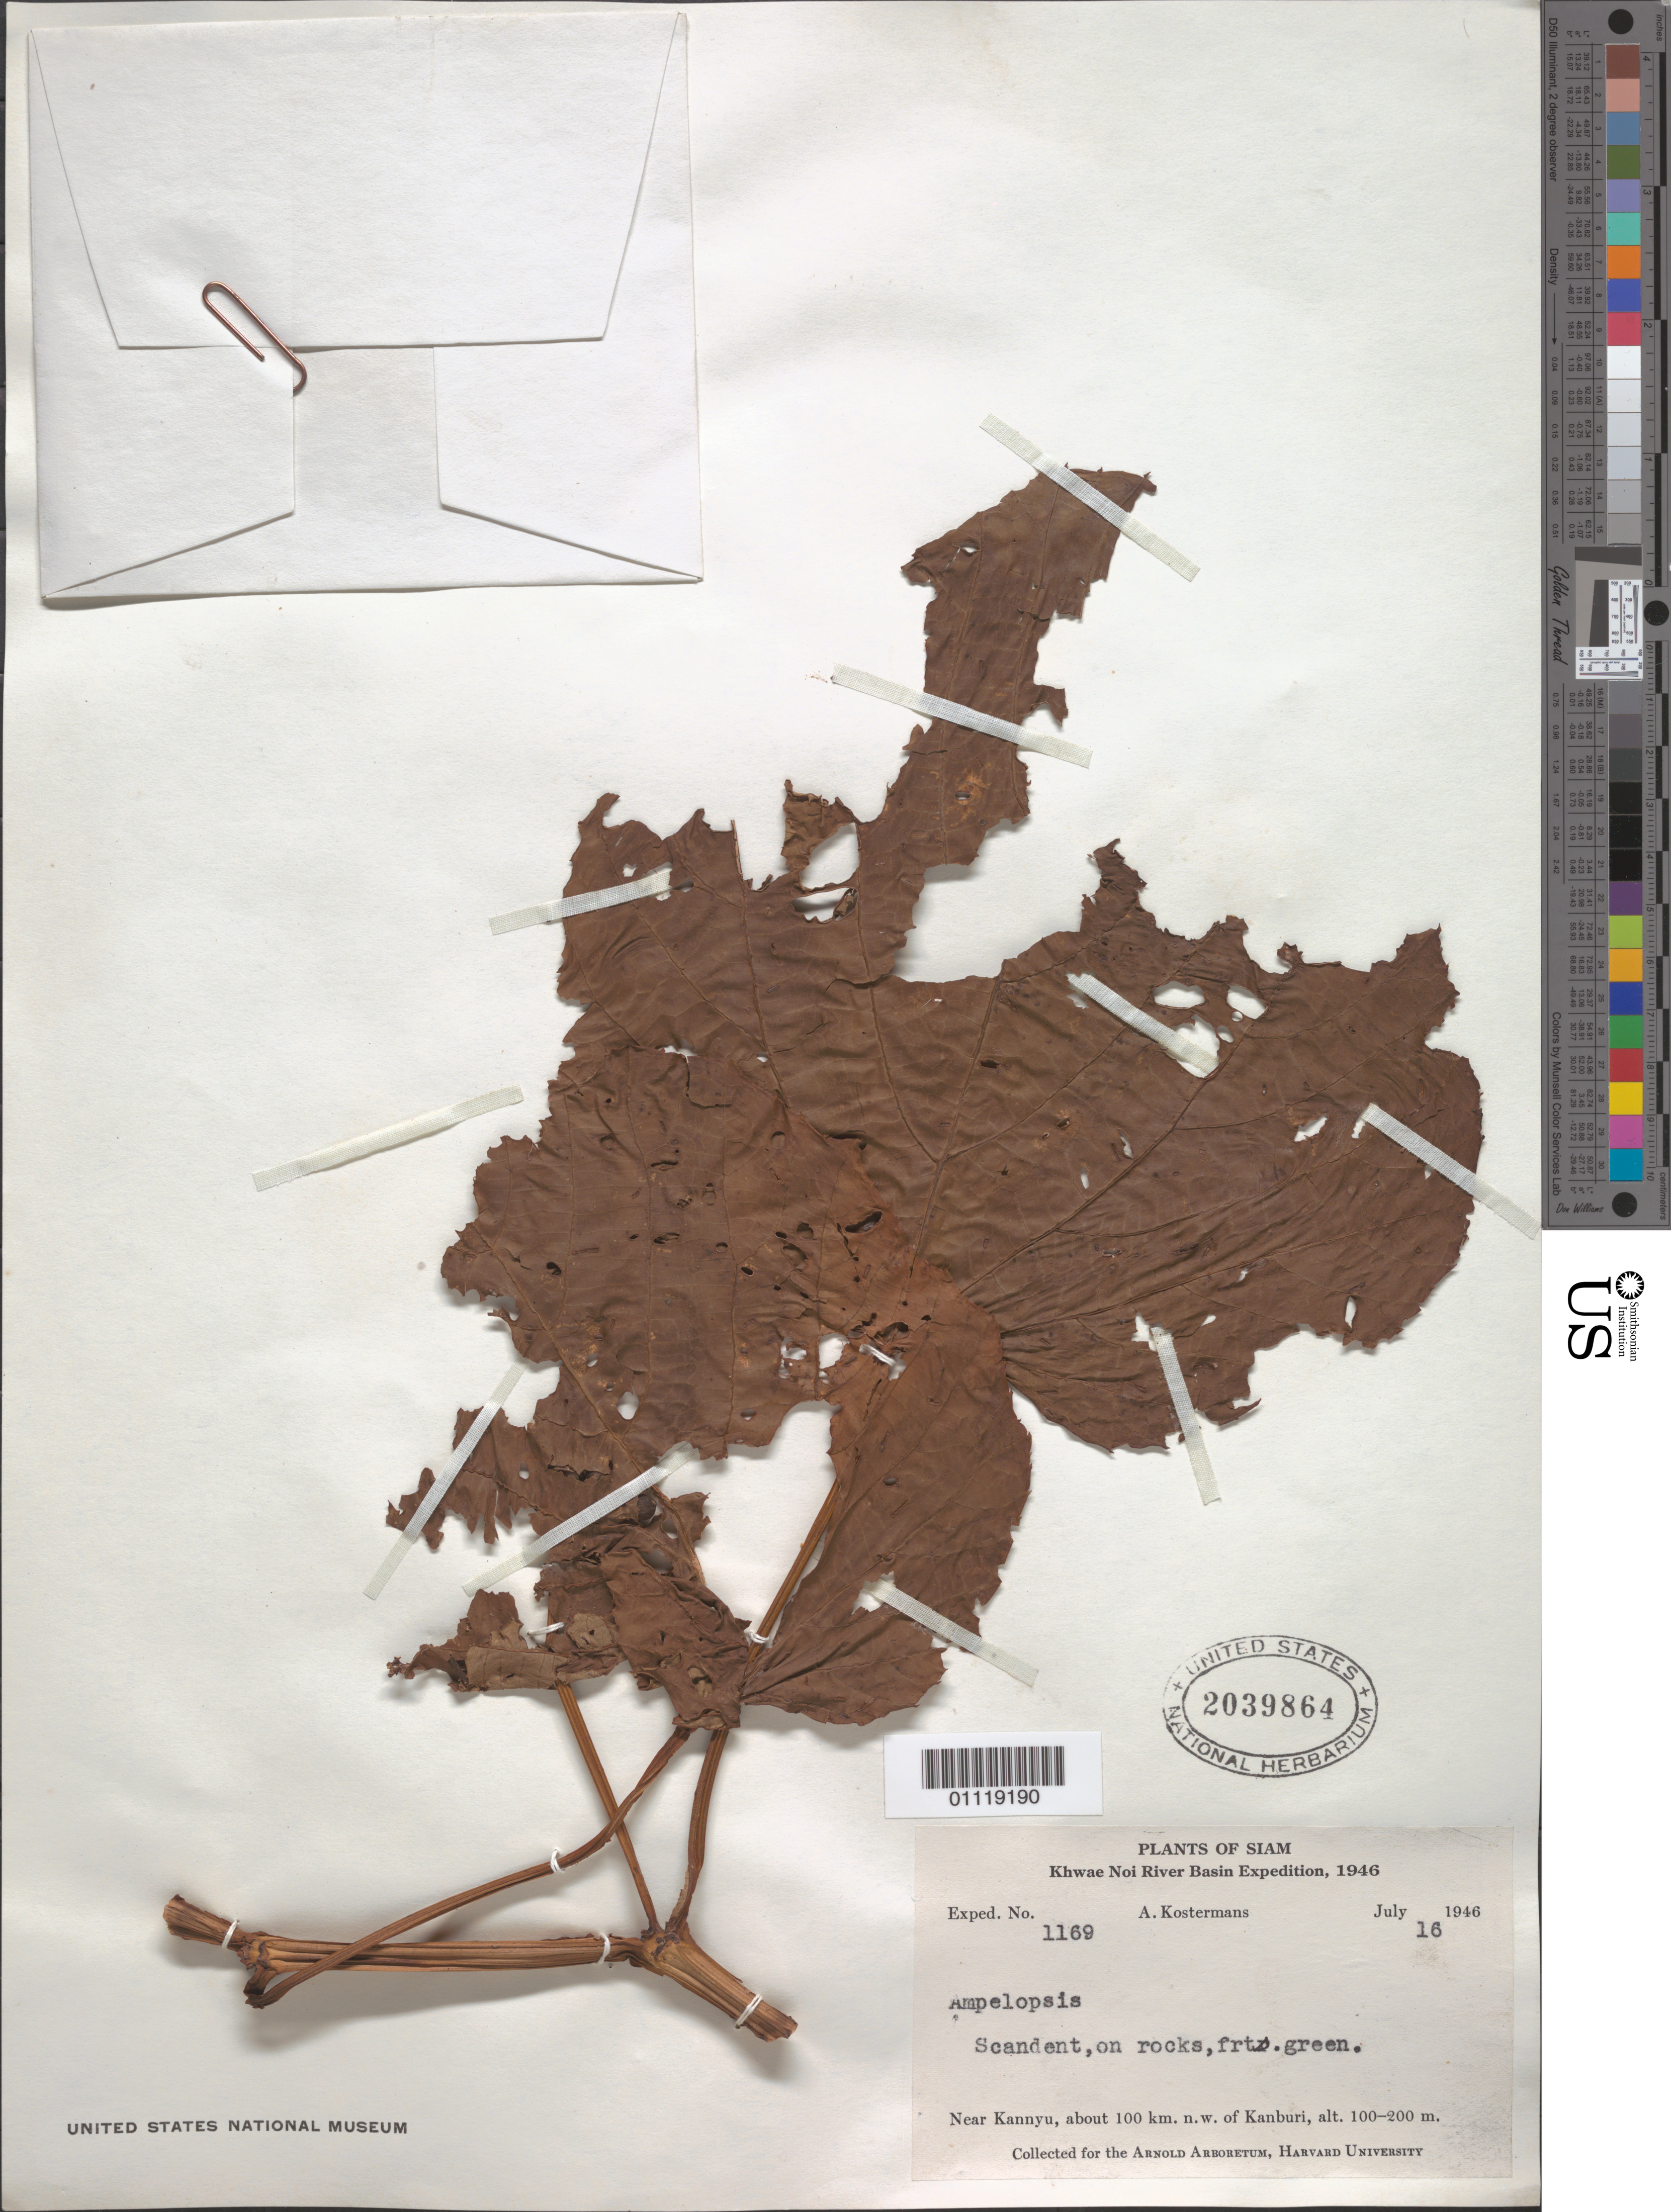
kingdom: Plantae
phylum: Tracheophyta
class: Magnoliopsida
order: Vitales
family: Vitaceae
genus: Ampelopsis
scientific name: Ampelopsis sp.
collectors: A. J. G. Kostermans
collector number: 1169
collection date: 1946-07-16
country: Thailand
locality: Siam. Near Kannyu, about 100 km NW of Kanburi.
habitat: Scandent, on rocks.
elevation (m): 100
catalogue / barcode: US 2039864